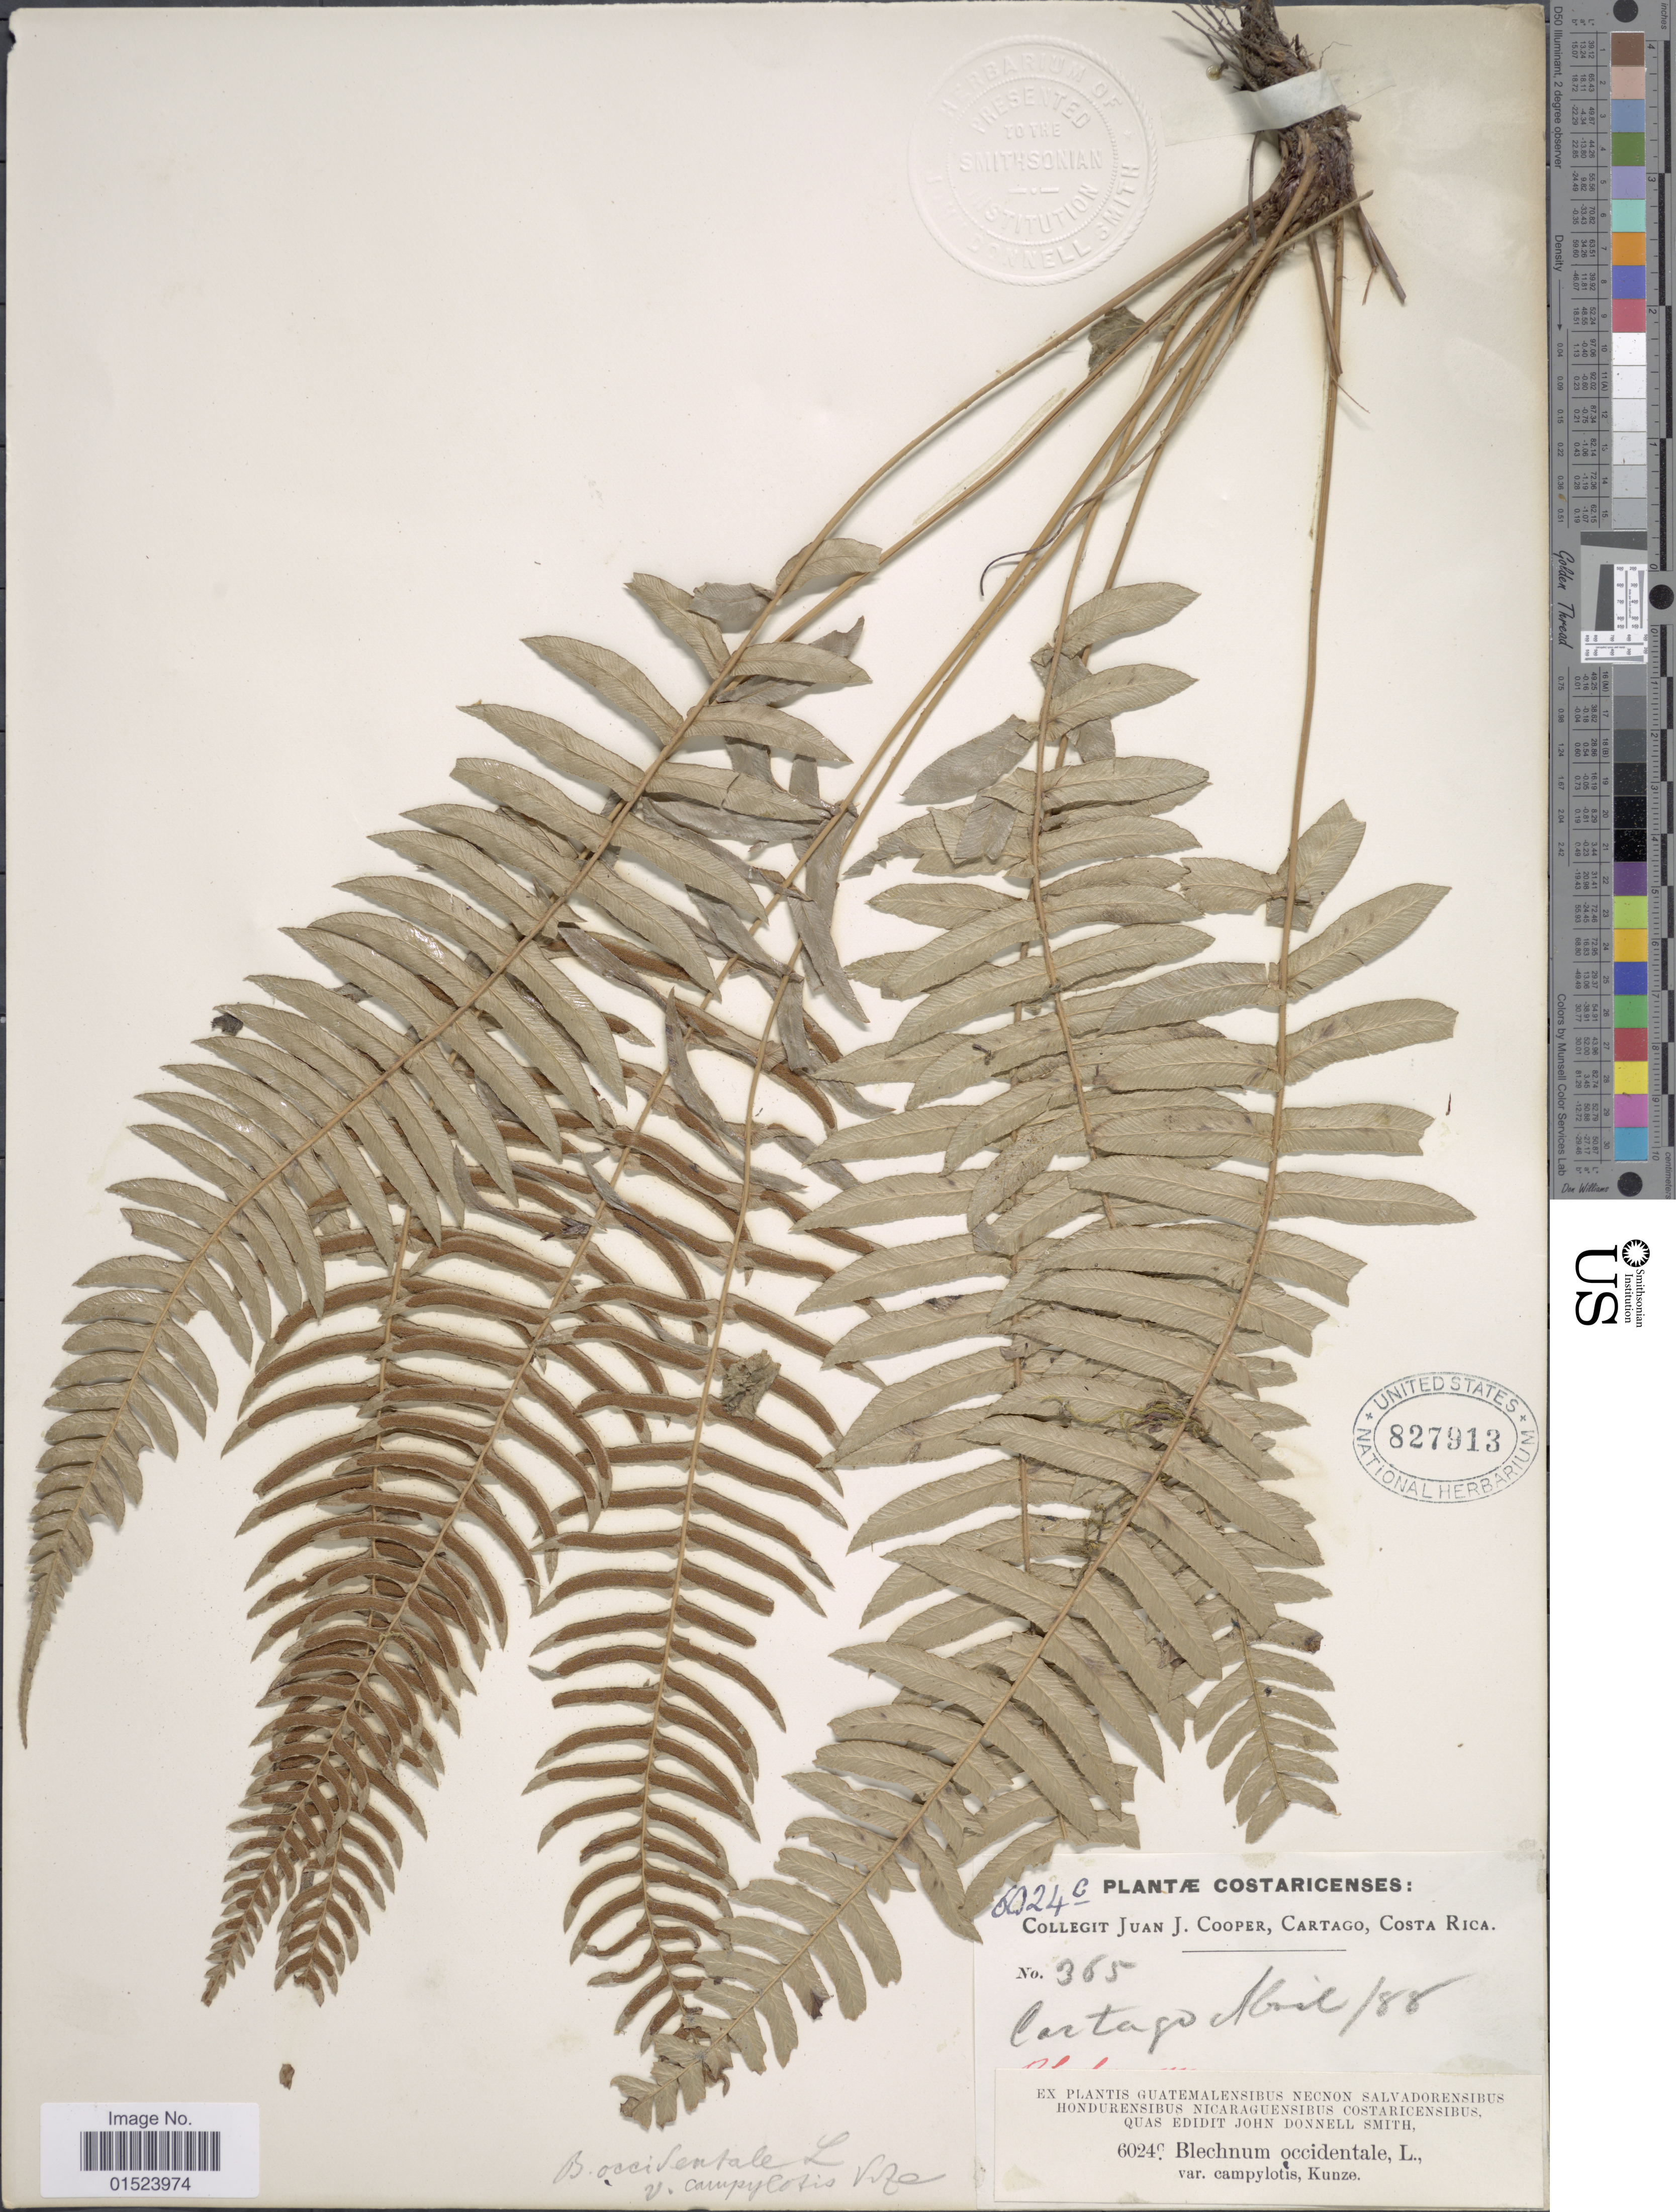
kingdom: Plantae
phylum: Tracheophyta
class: Polypodiopsida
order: Polypodiales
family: Blechnaceae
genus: Blechnum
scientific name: Blechnum glandulosum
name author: Link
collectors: J. J. Cooper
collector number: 365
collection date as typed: Transcribed d/m/y: /4/88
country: Costa Rica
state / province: Cartago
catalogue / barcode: US 827913